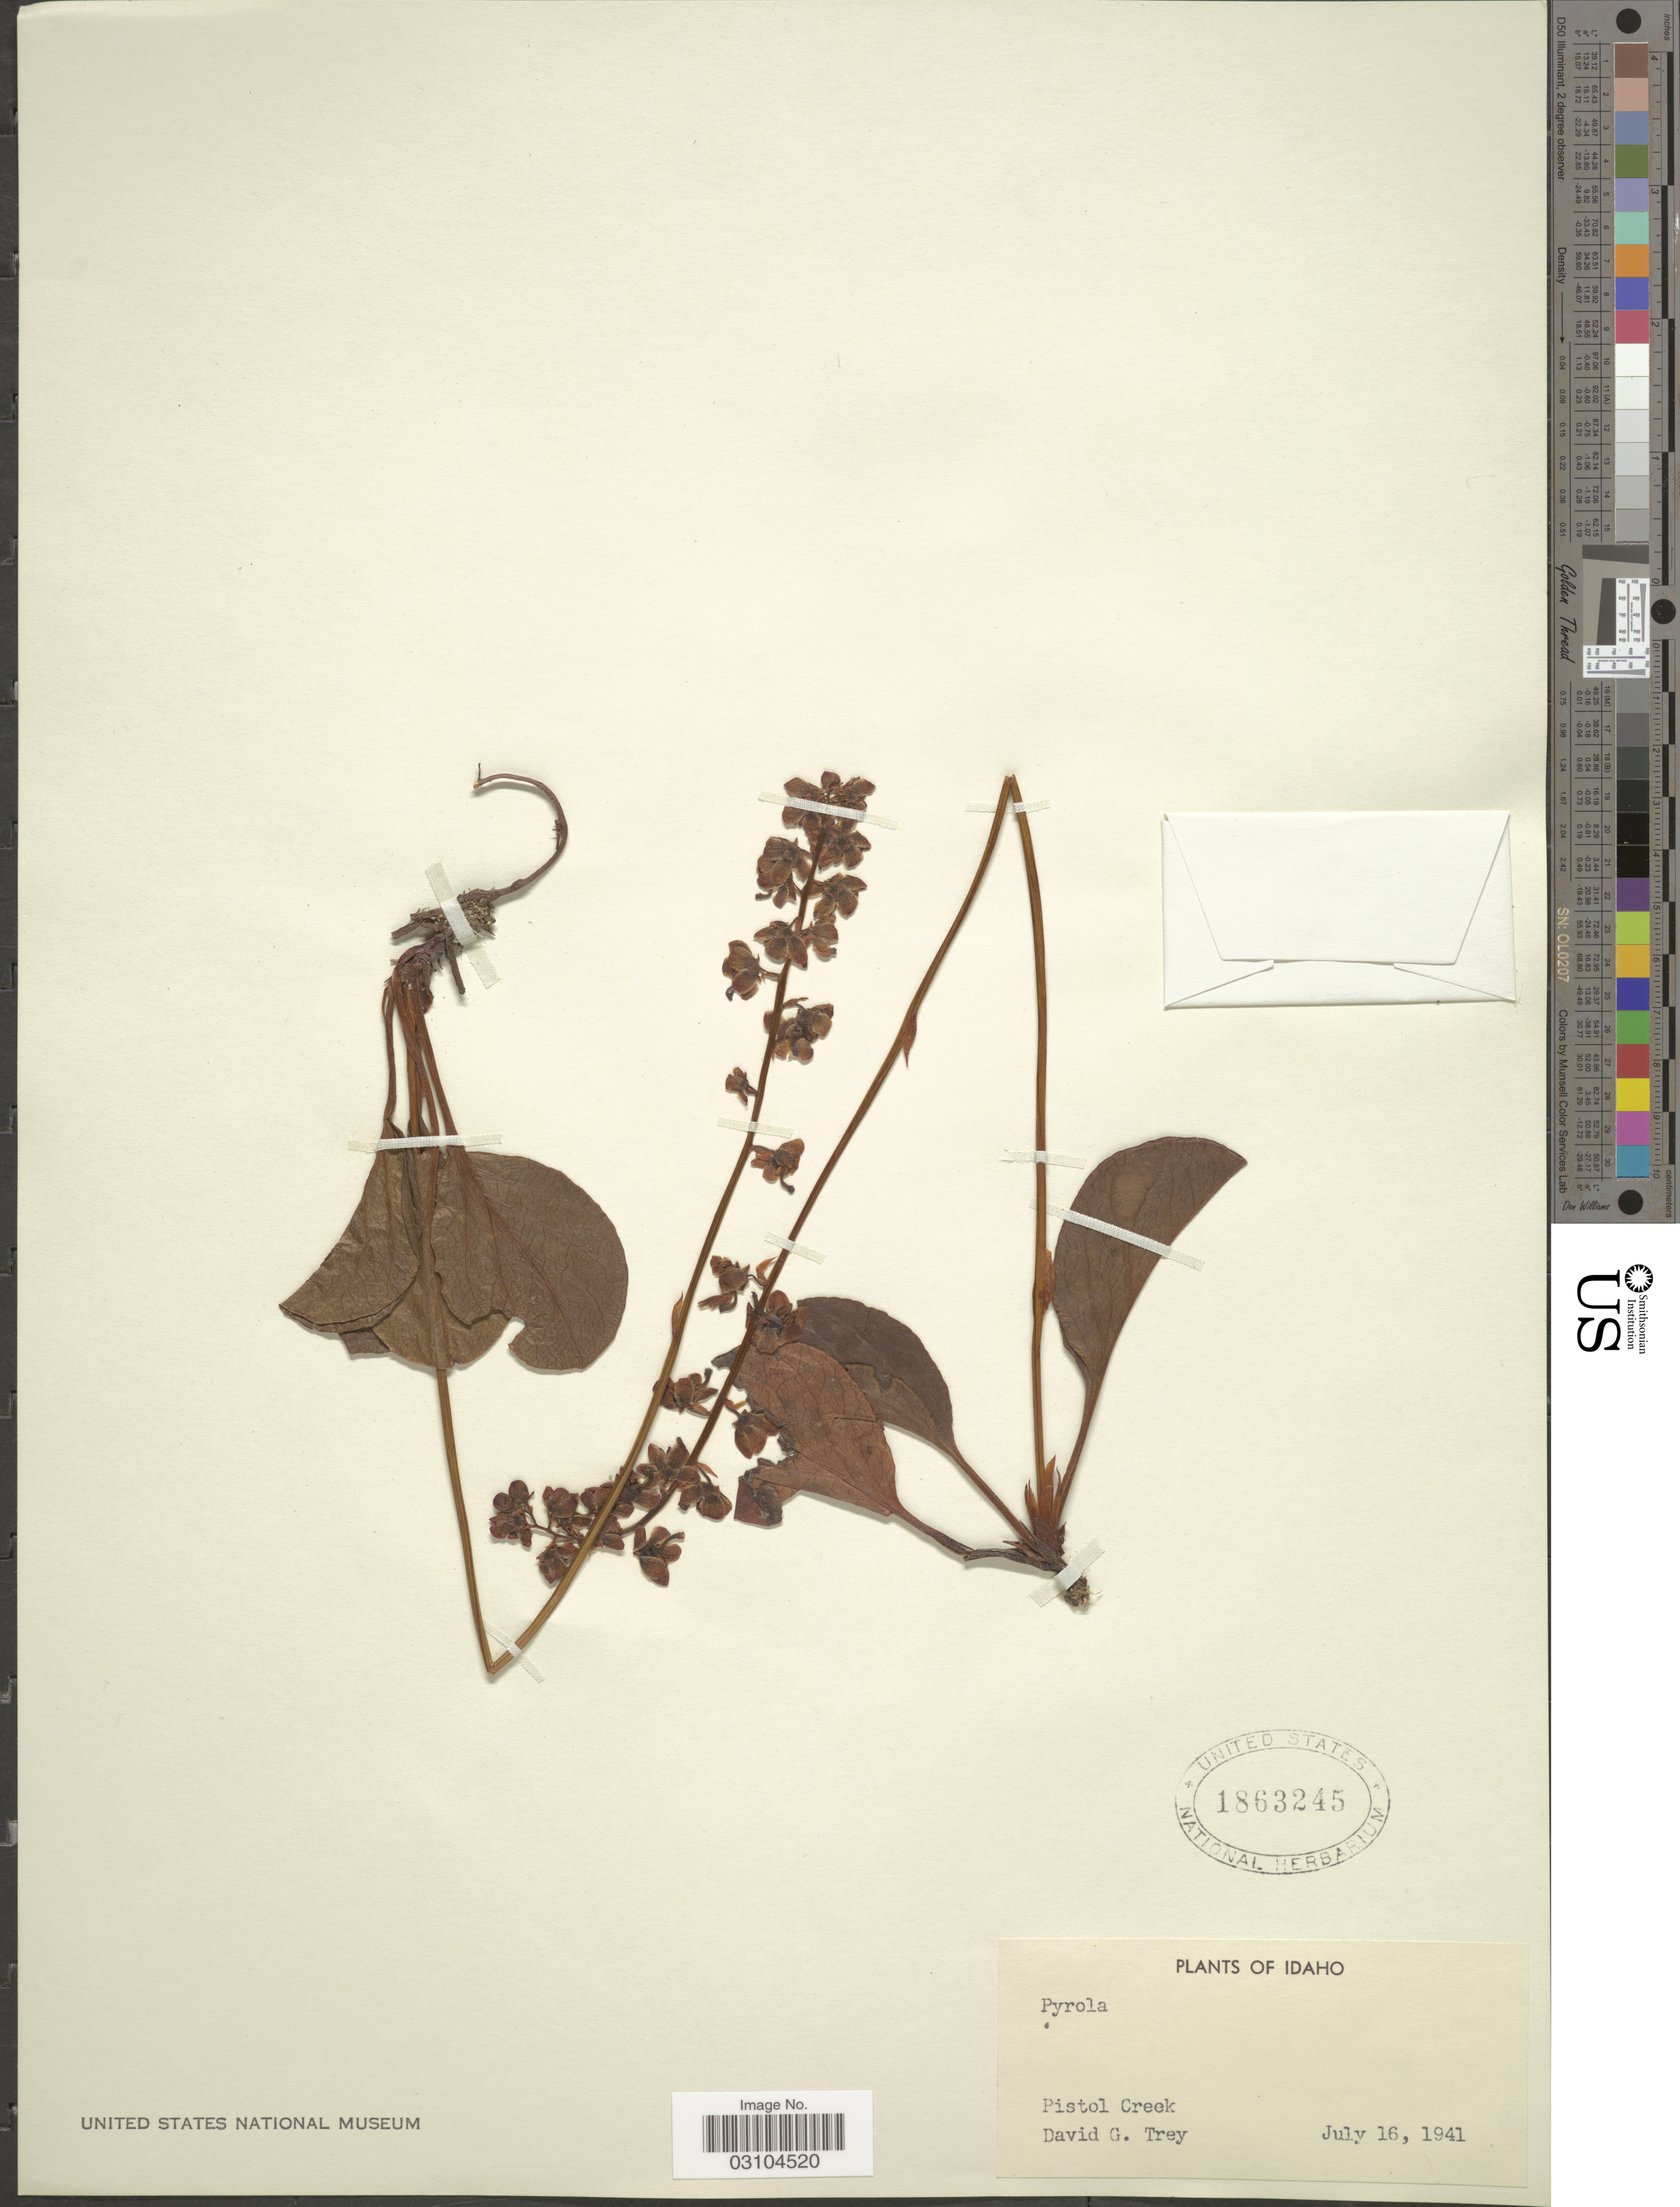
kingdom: Plantae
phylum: Tracheophyta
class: Magnoliopsida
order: Ericales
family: Ericaceae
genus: Pyrola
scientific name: Pyrola sp.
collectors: D. Trey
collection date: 1941-07-16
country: United States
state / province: Idaho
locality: Pistol Creek.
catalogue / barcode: US 1863245